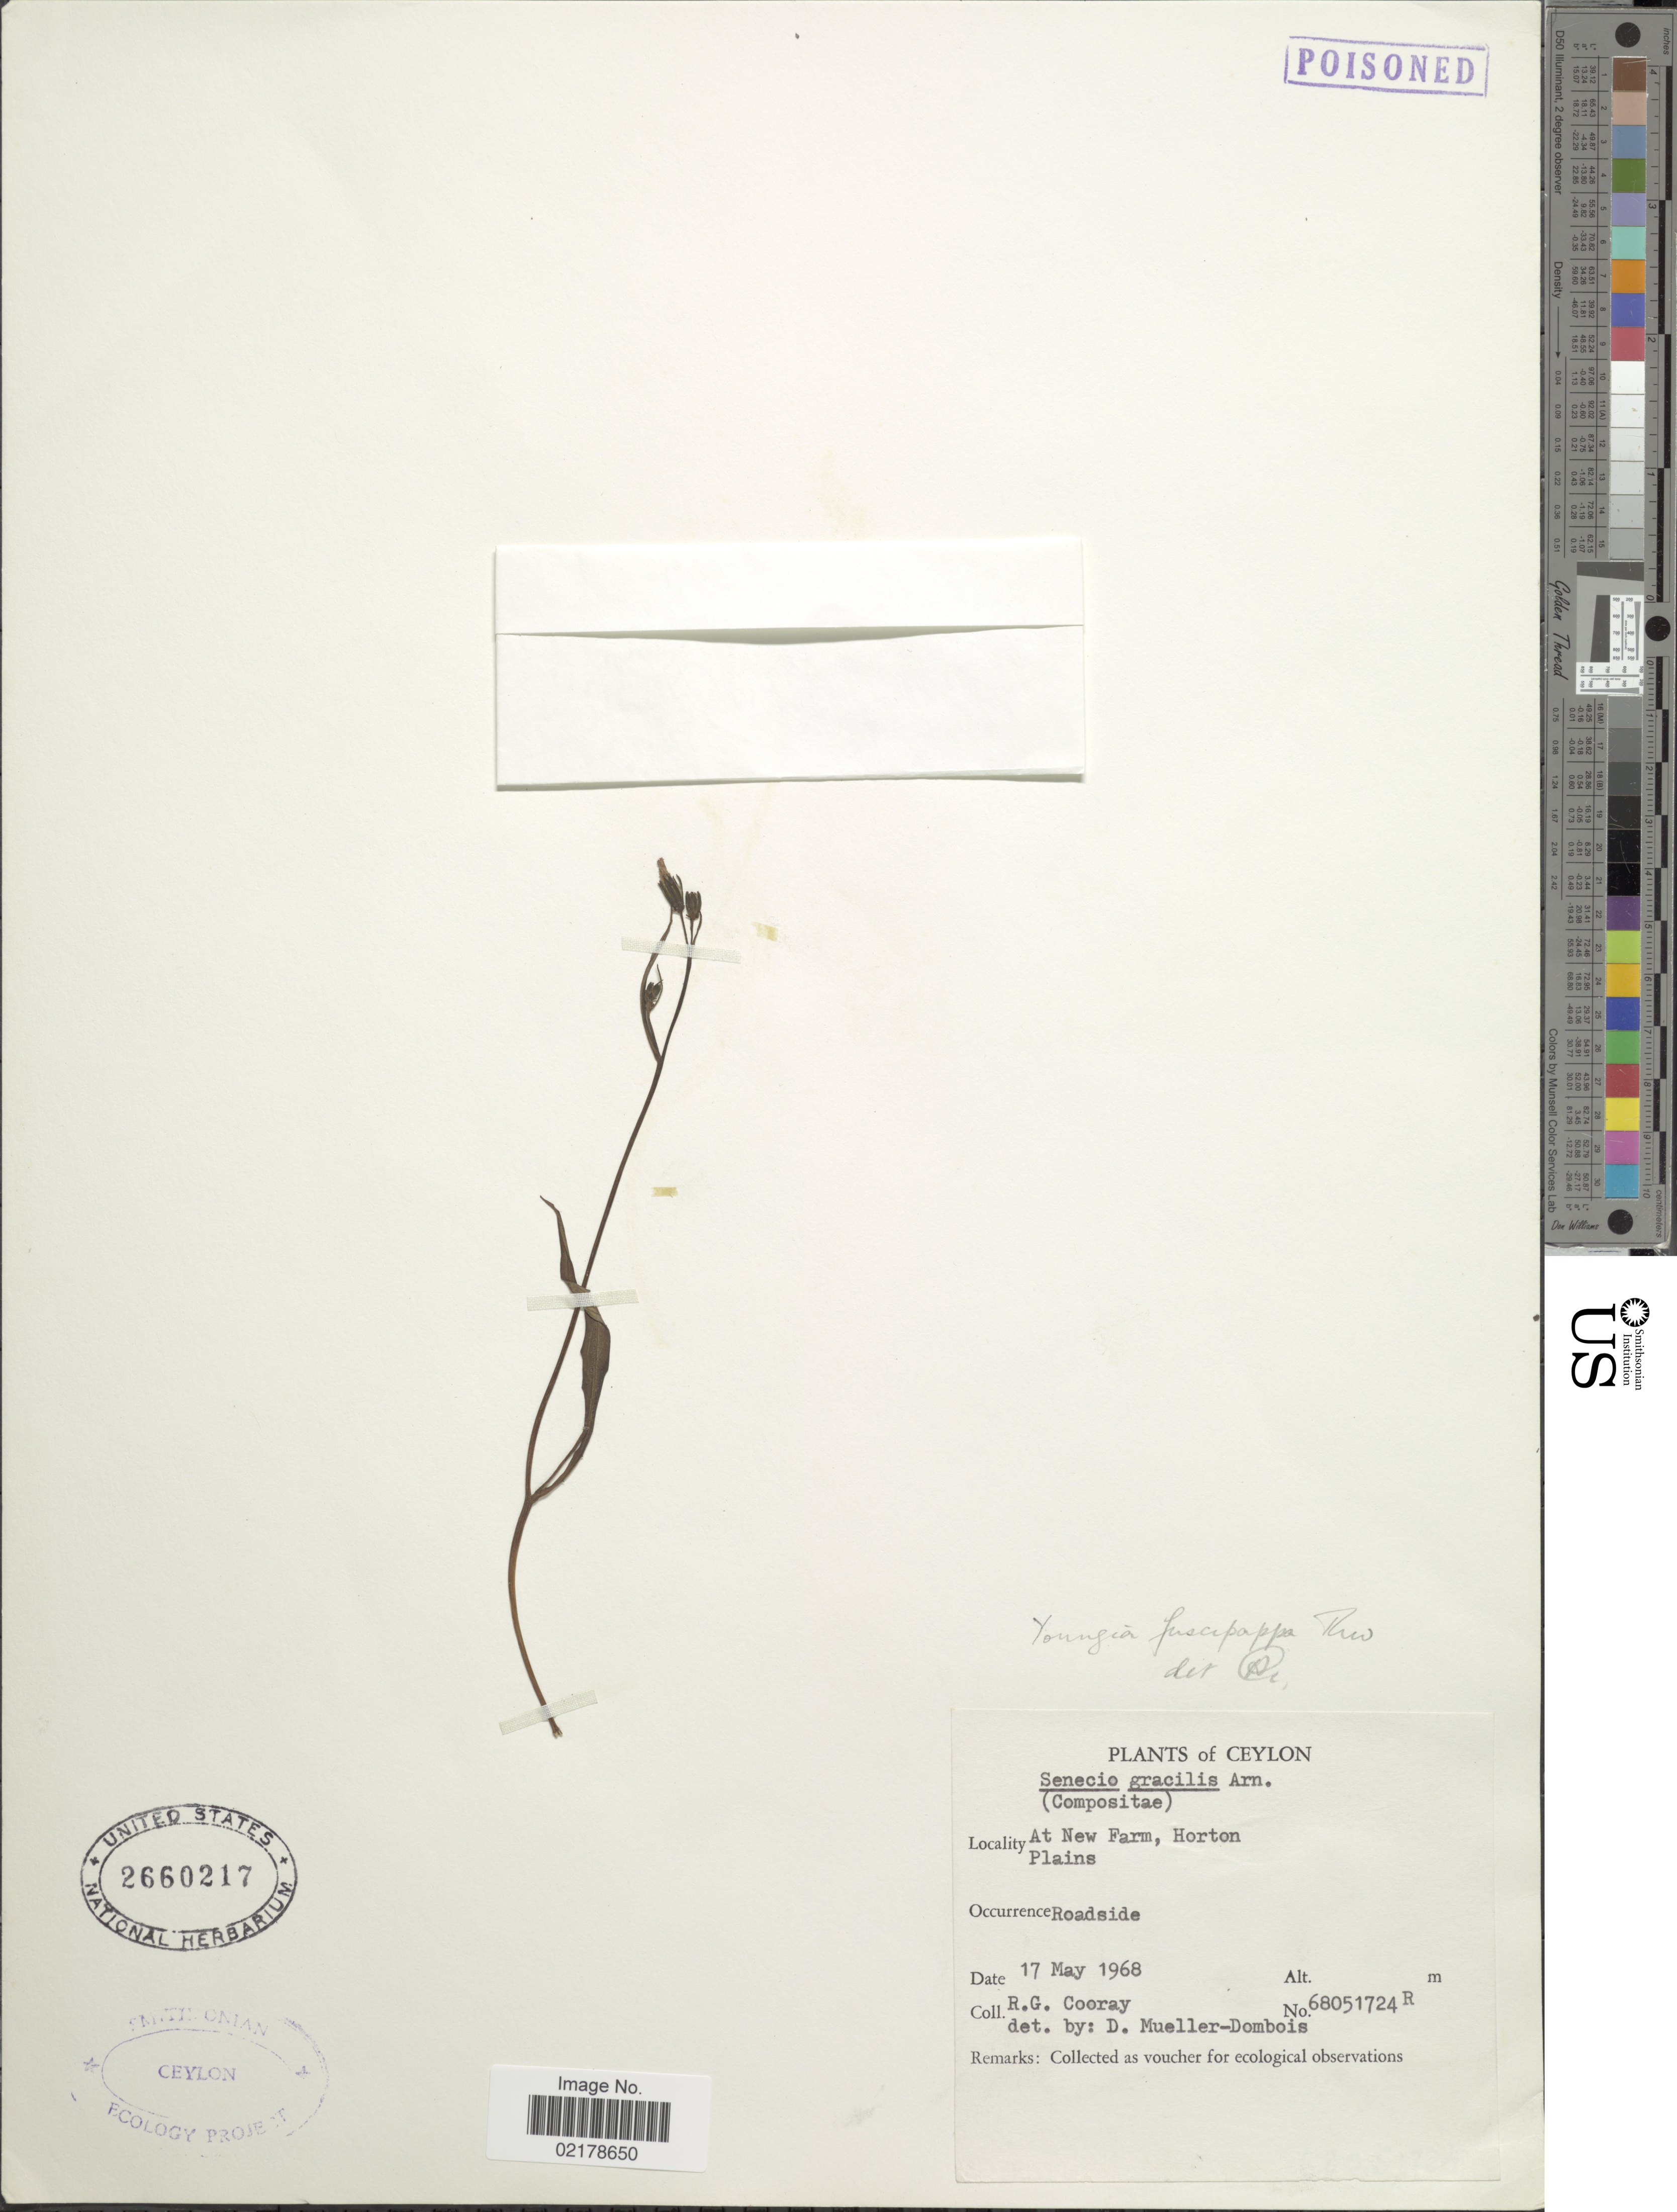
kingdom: Plantae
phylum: Tracheophyta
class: Magnoliopsida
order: Asterales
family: Asteraceae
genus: Youngia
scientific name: Youngia fuscipappa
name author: Thwaites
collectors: R. Cooray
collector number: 68051724R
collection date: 1968-05-17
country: Sri Lanka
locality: Ceylon. At New Farm, Horton Plains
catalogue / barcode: US 2660217